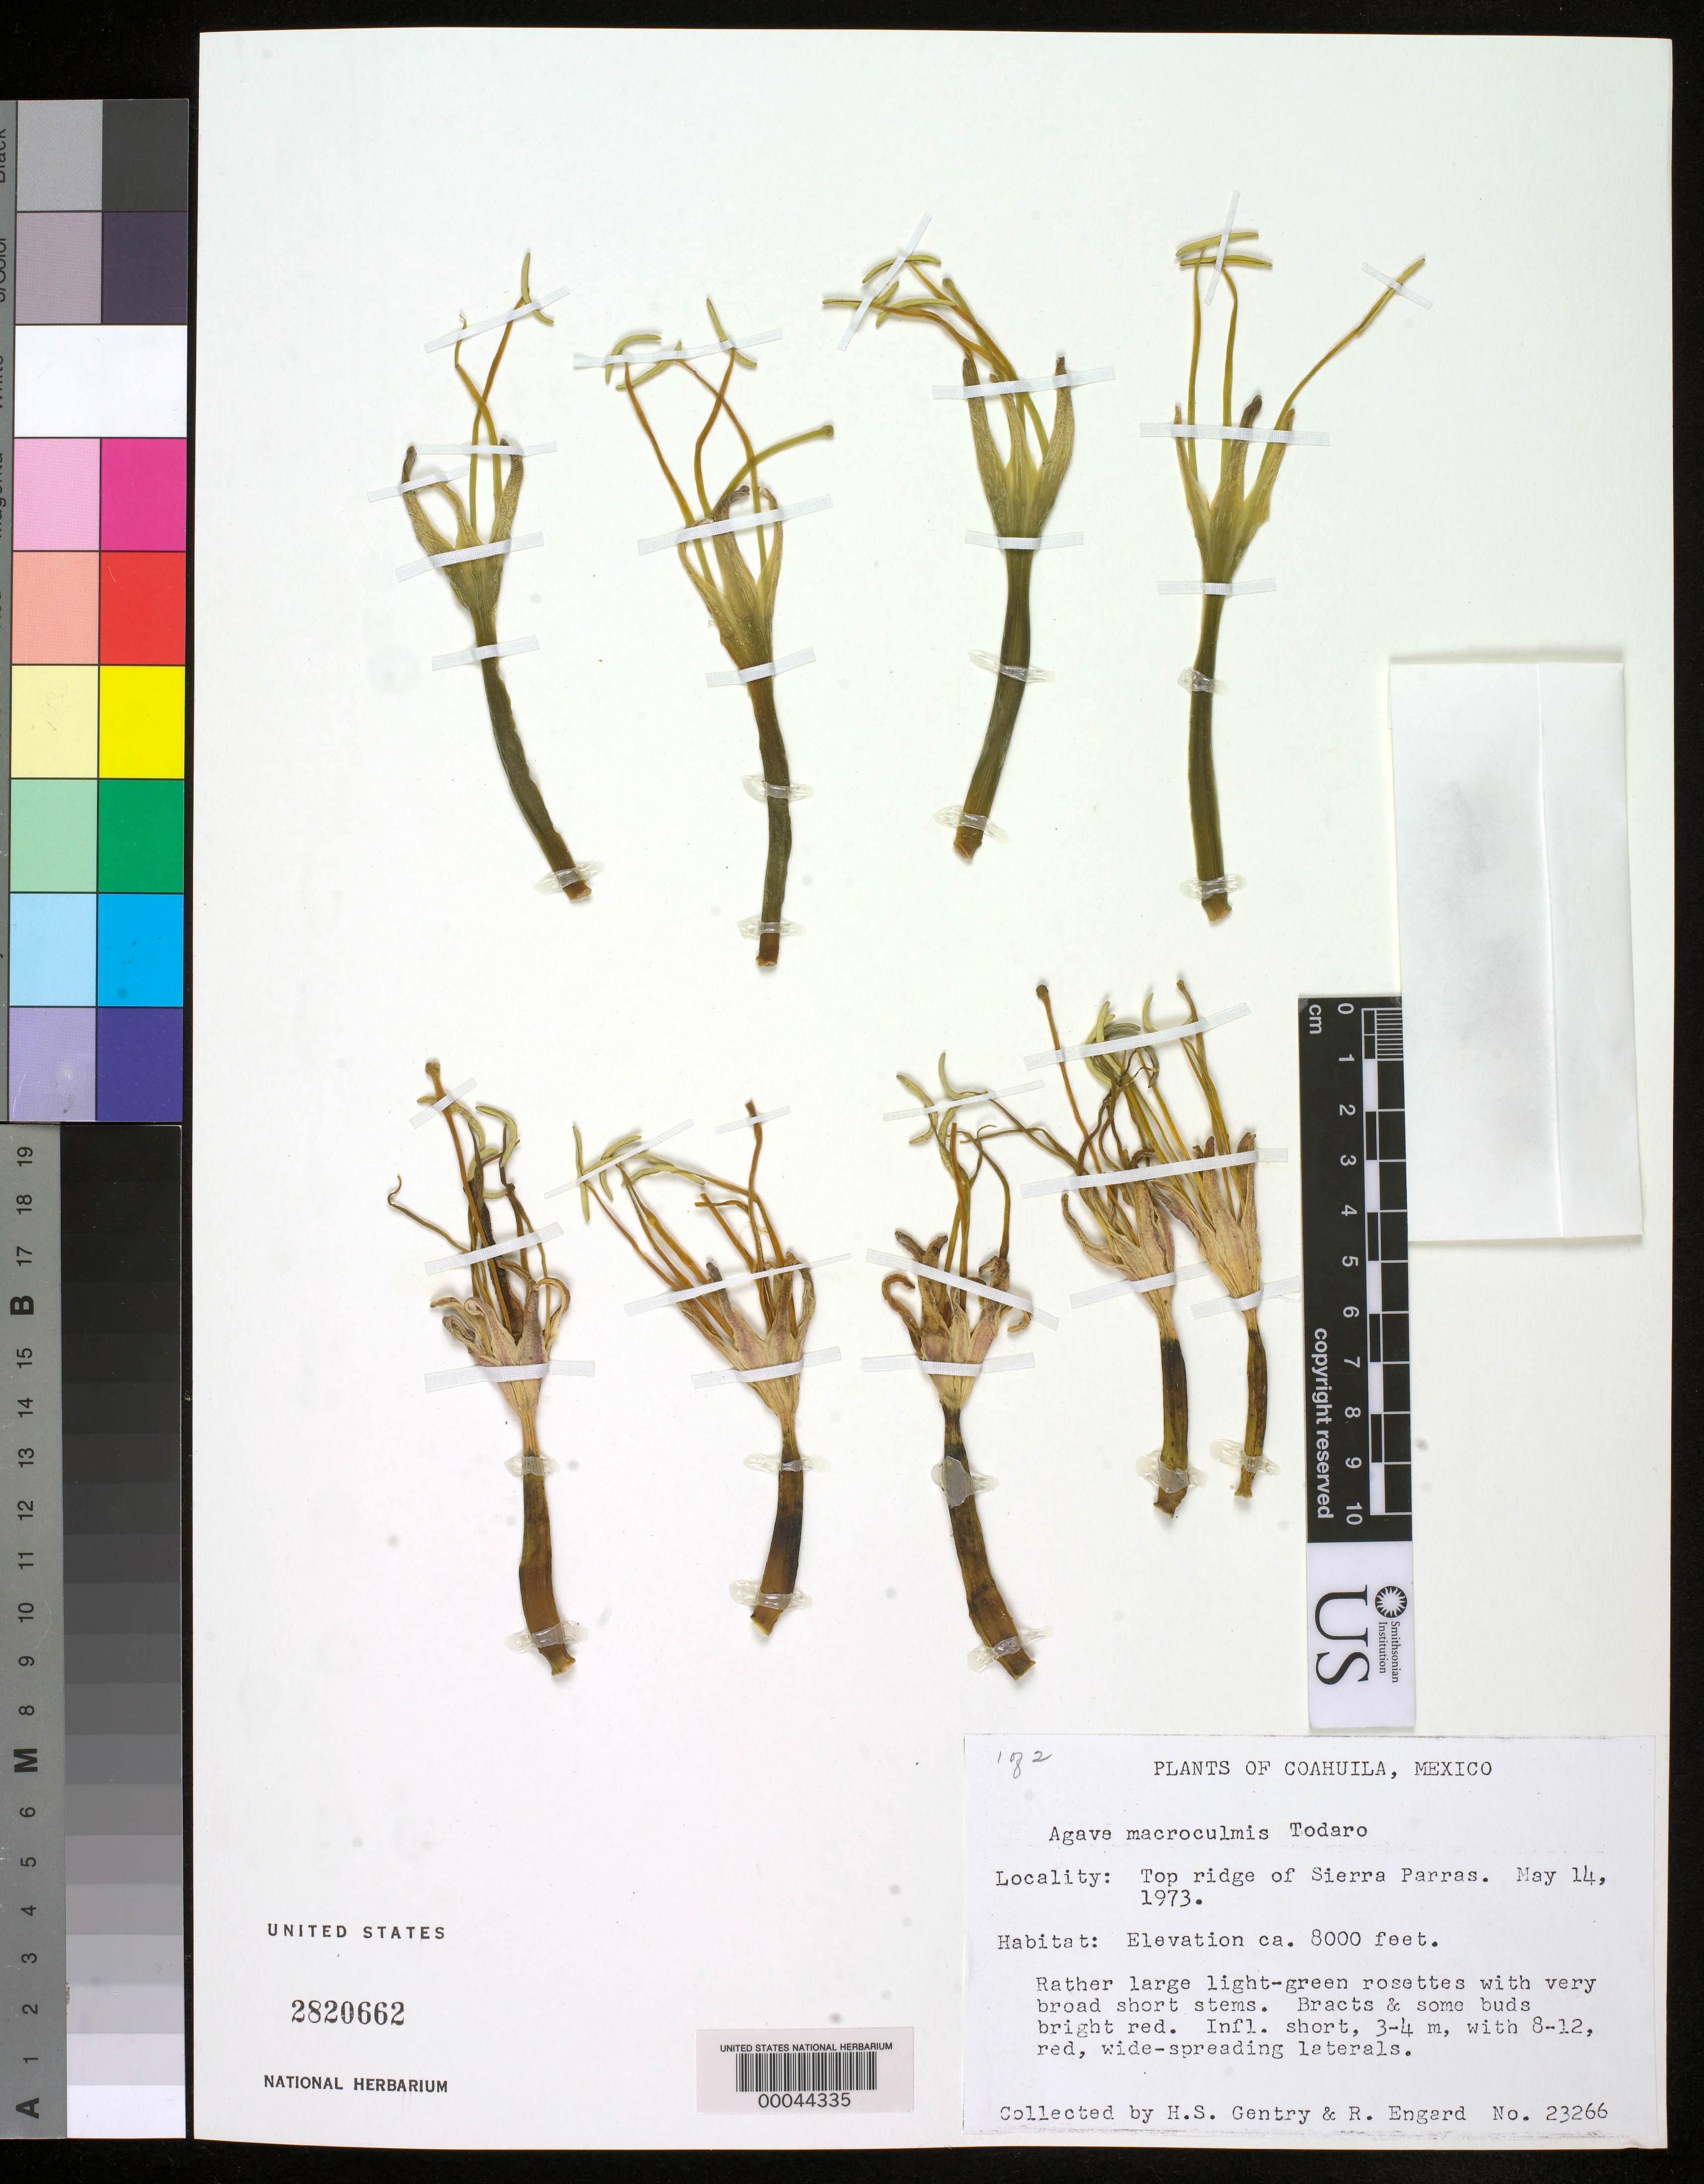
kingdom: Plantae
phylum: Tracheophyta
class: Liliopsida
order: Asparagales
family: Asparagaceae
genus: Agave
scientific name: Agave macroculmis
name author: Tod.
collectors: H. S. Gentry & R. Engard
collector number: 23266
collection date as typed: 14 May 1973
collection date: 1973-05-14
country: Mexico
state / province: Coahuila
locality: Top ridge of Sierra Parras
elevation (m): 2438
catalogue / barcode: US 2820662